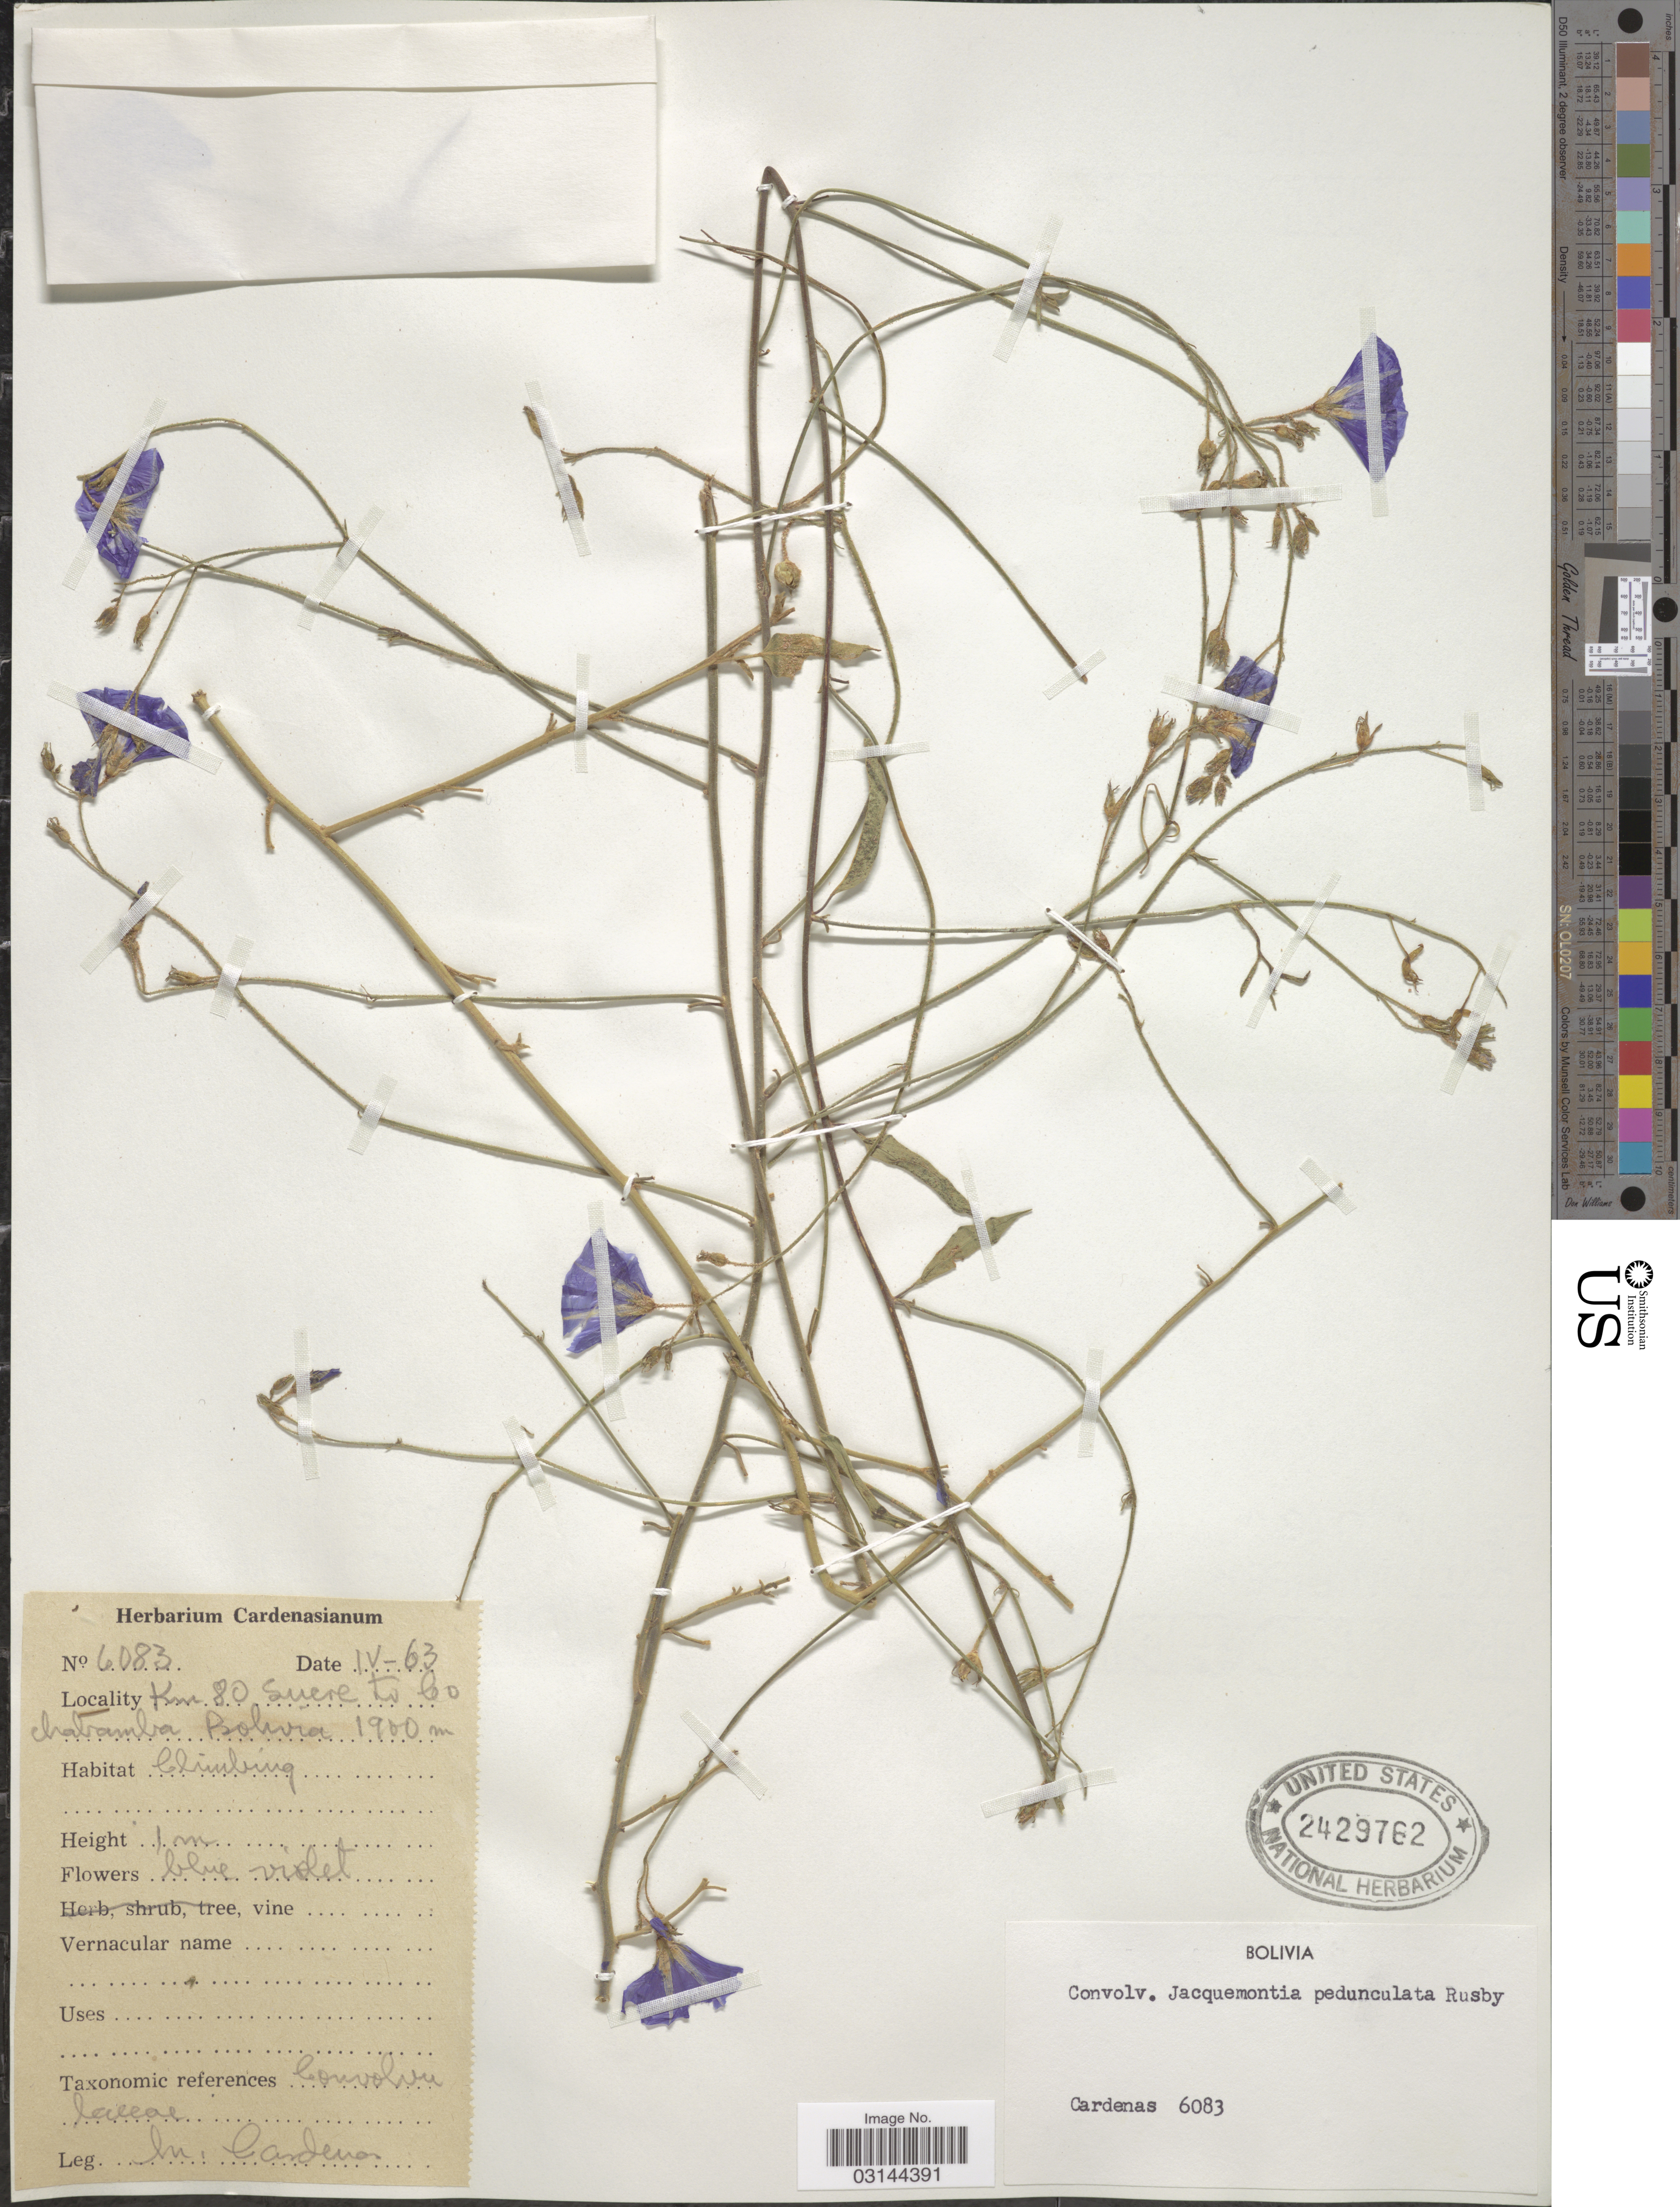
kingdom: Plantae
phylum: Tracheophyta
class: Magnoliopsida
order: Solanales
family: Convolvulaceae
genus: Jacquemontia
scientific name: Jacquemontia pedunculata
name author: Rusby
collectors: M. Cárdenas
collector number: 6083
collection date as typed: Transcribed d/m/y: /4/63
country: Bolivia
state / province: Cochabamba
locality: Km 80 Suere to Cochabamba.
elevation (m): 1900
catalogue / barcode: US 2429762